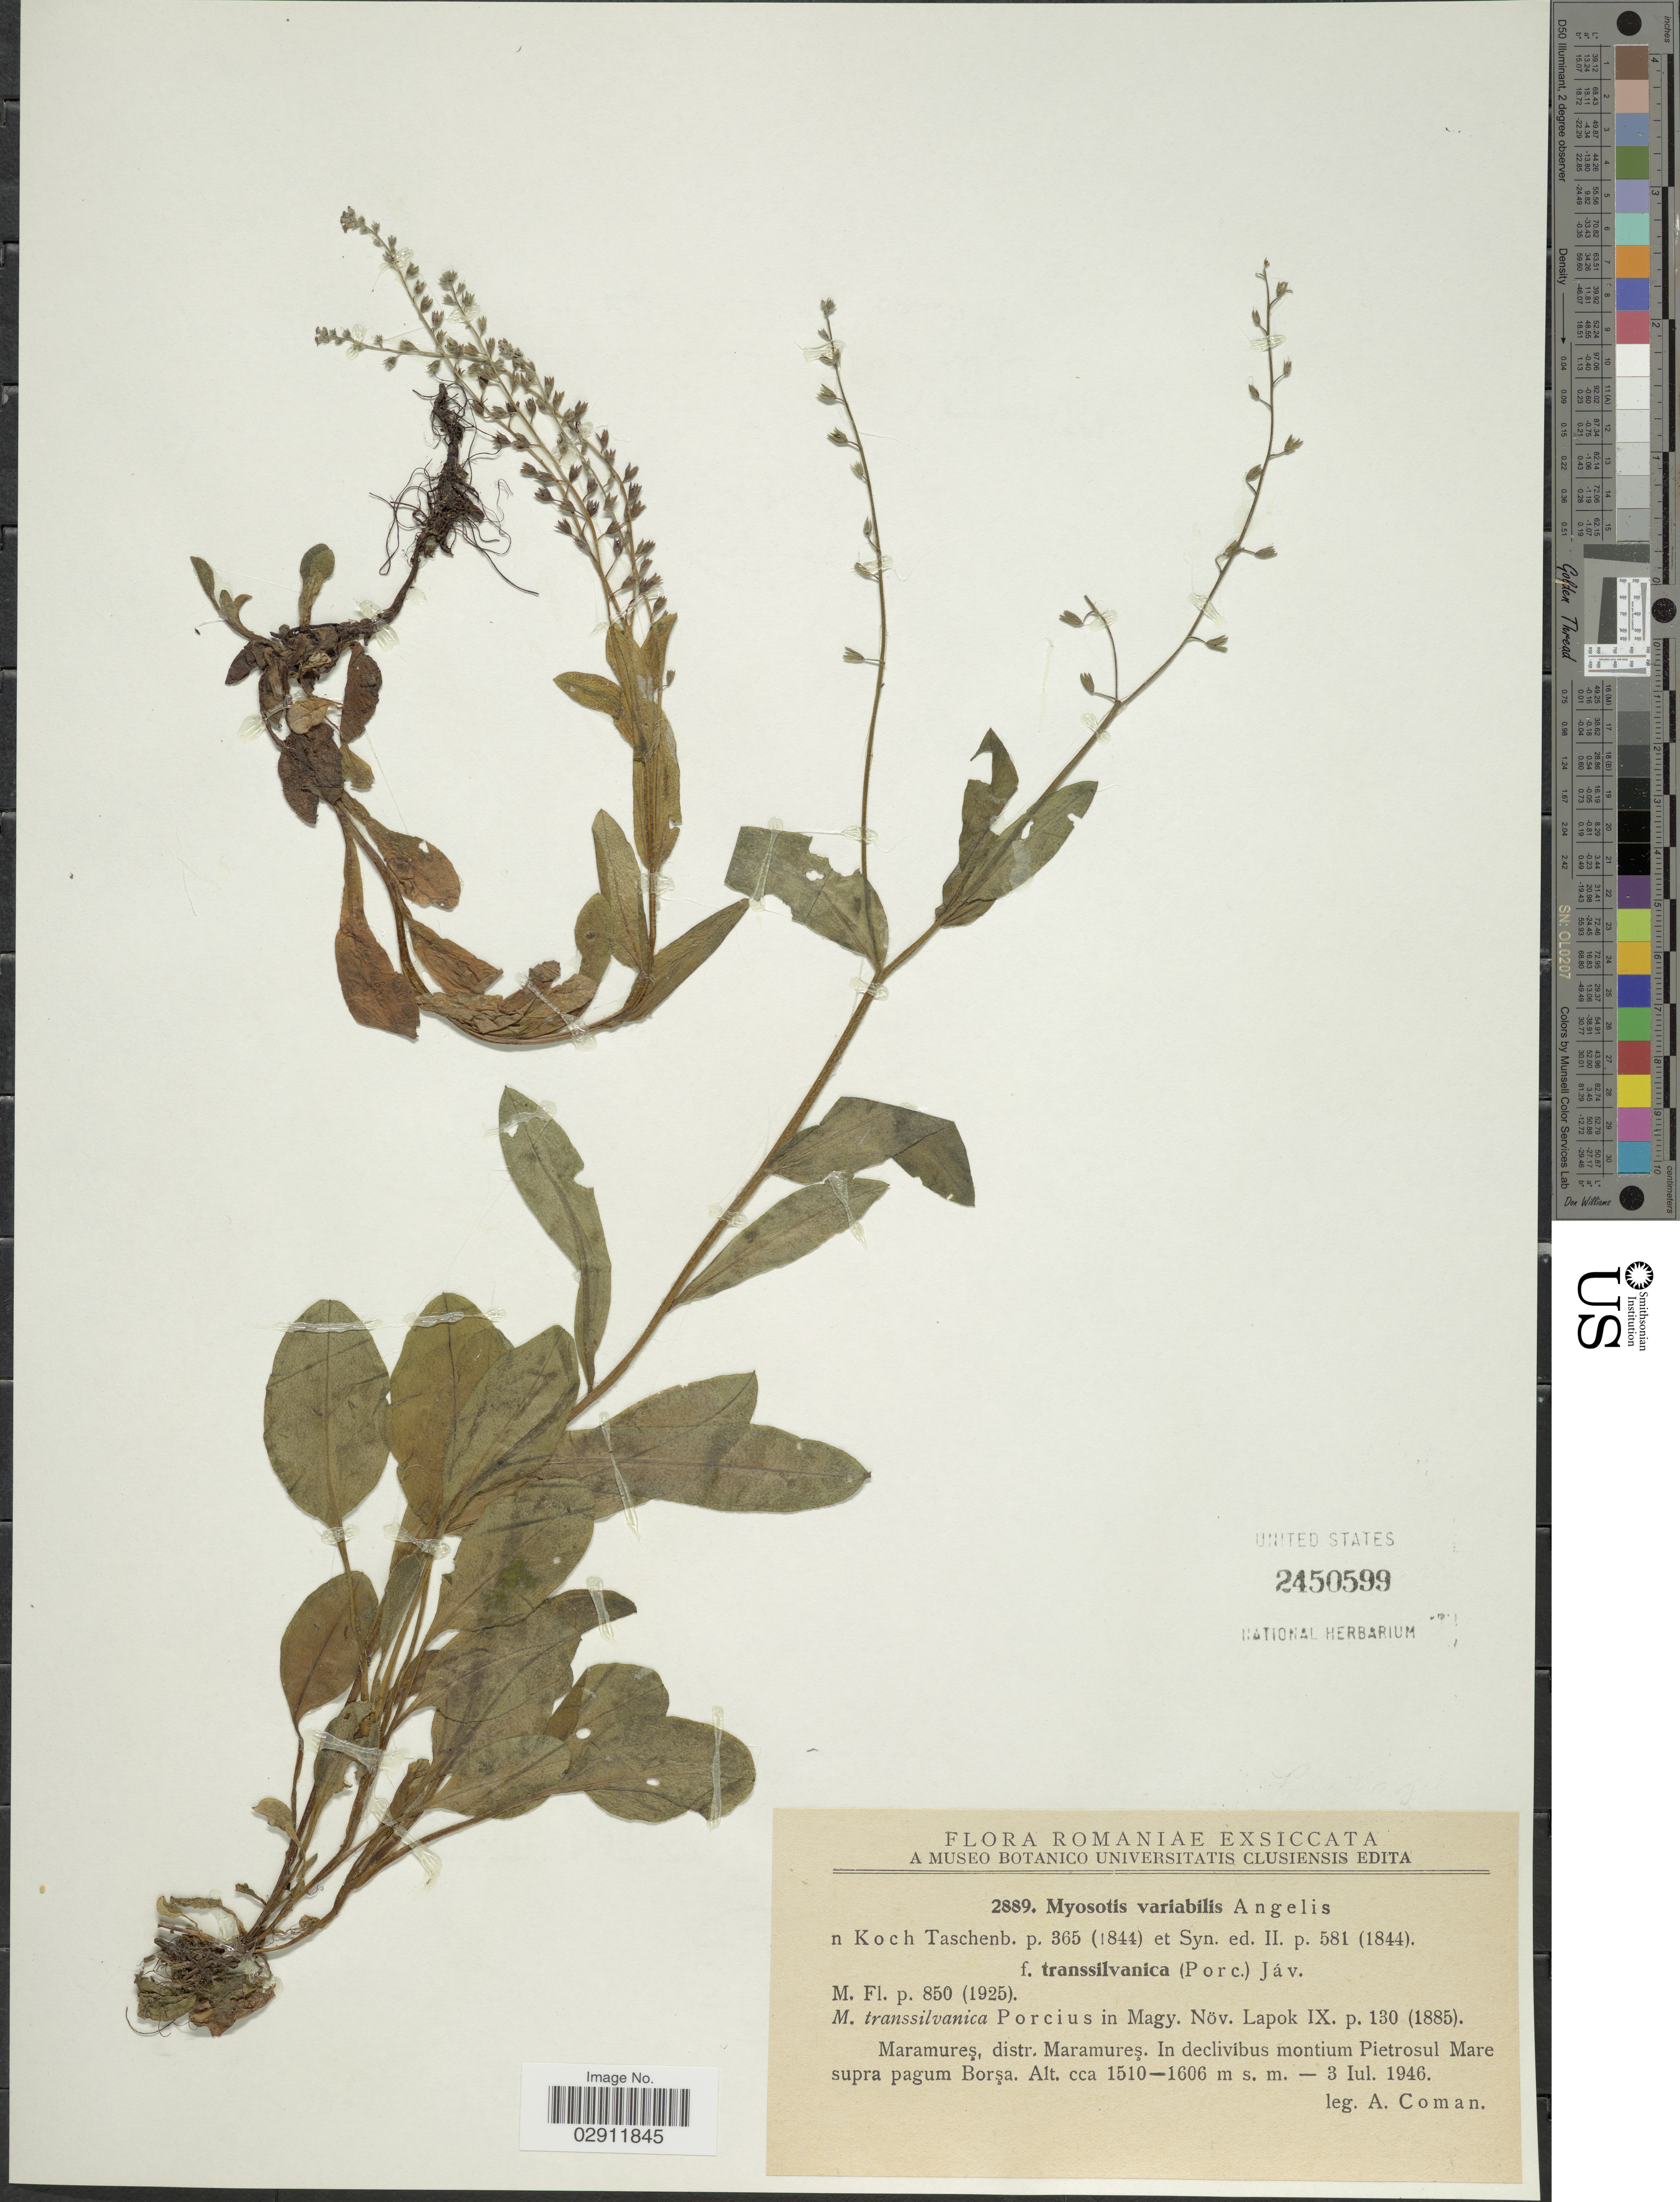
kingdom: Plantae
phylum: Tracheophyta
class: Magnoliopsida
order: Boraginales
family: Boraginaceae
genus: Myosotis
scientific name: Myosotis variabilis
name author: P.Angelis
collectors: A. Coman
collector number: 2889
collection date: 1946-07-03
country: Romania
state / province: Maramures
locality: Distr. Maramures. In declivibus montium Pietrosul Mare supra pagum Borsa.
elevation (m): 1510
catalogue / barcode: US 2450599